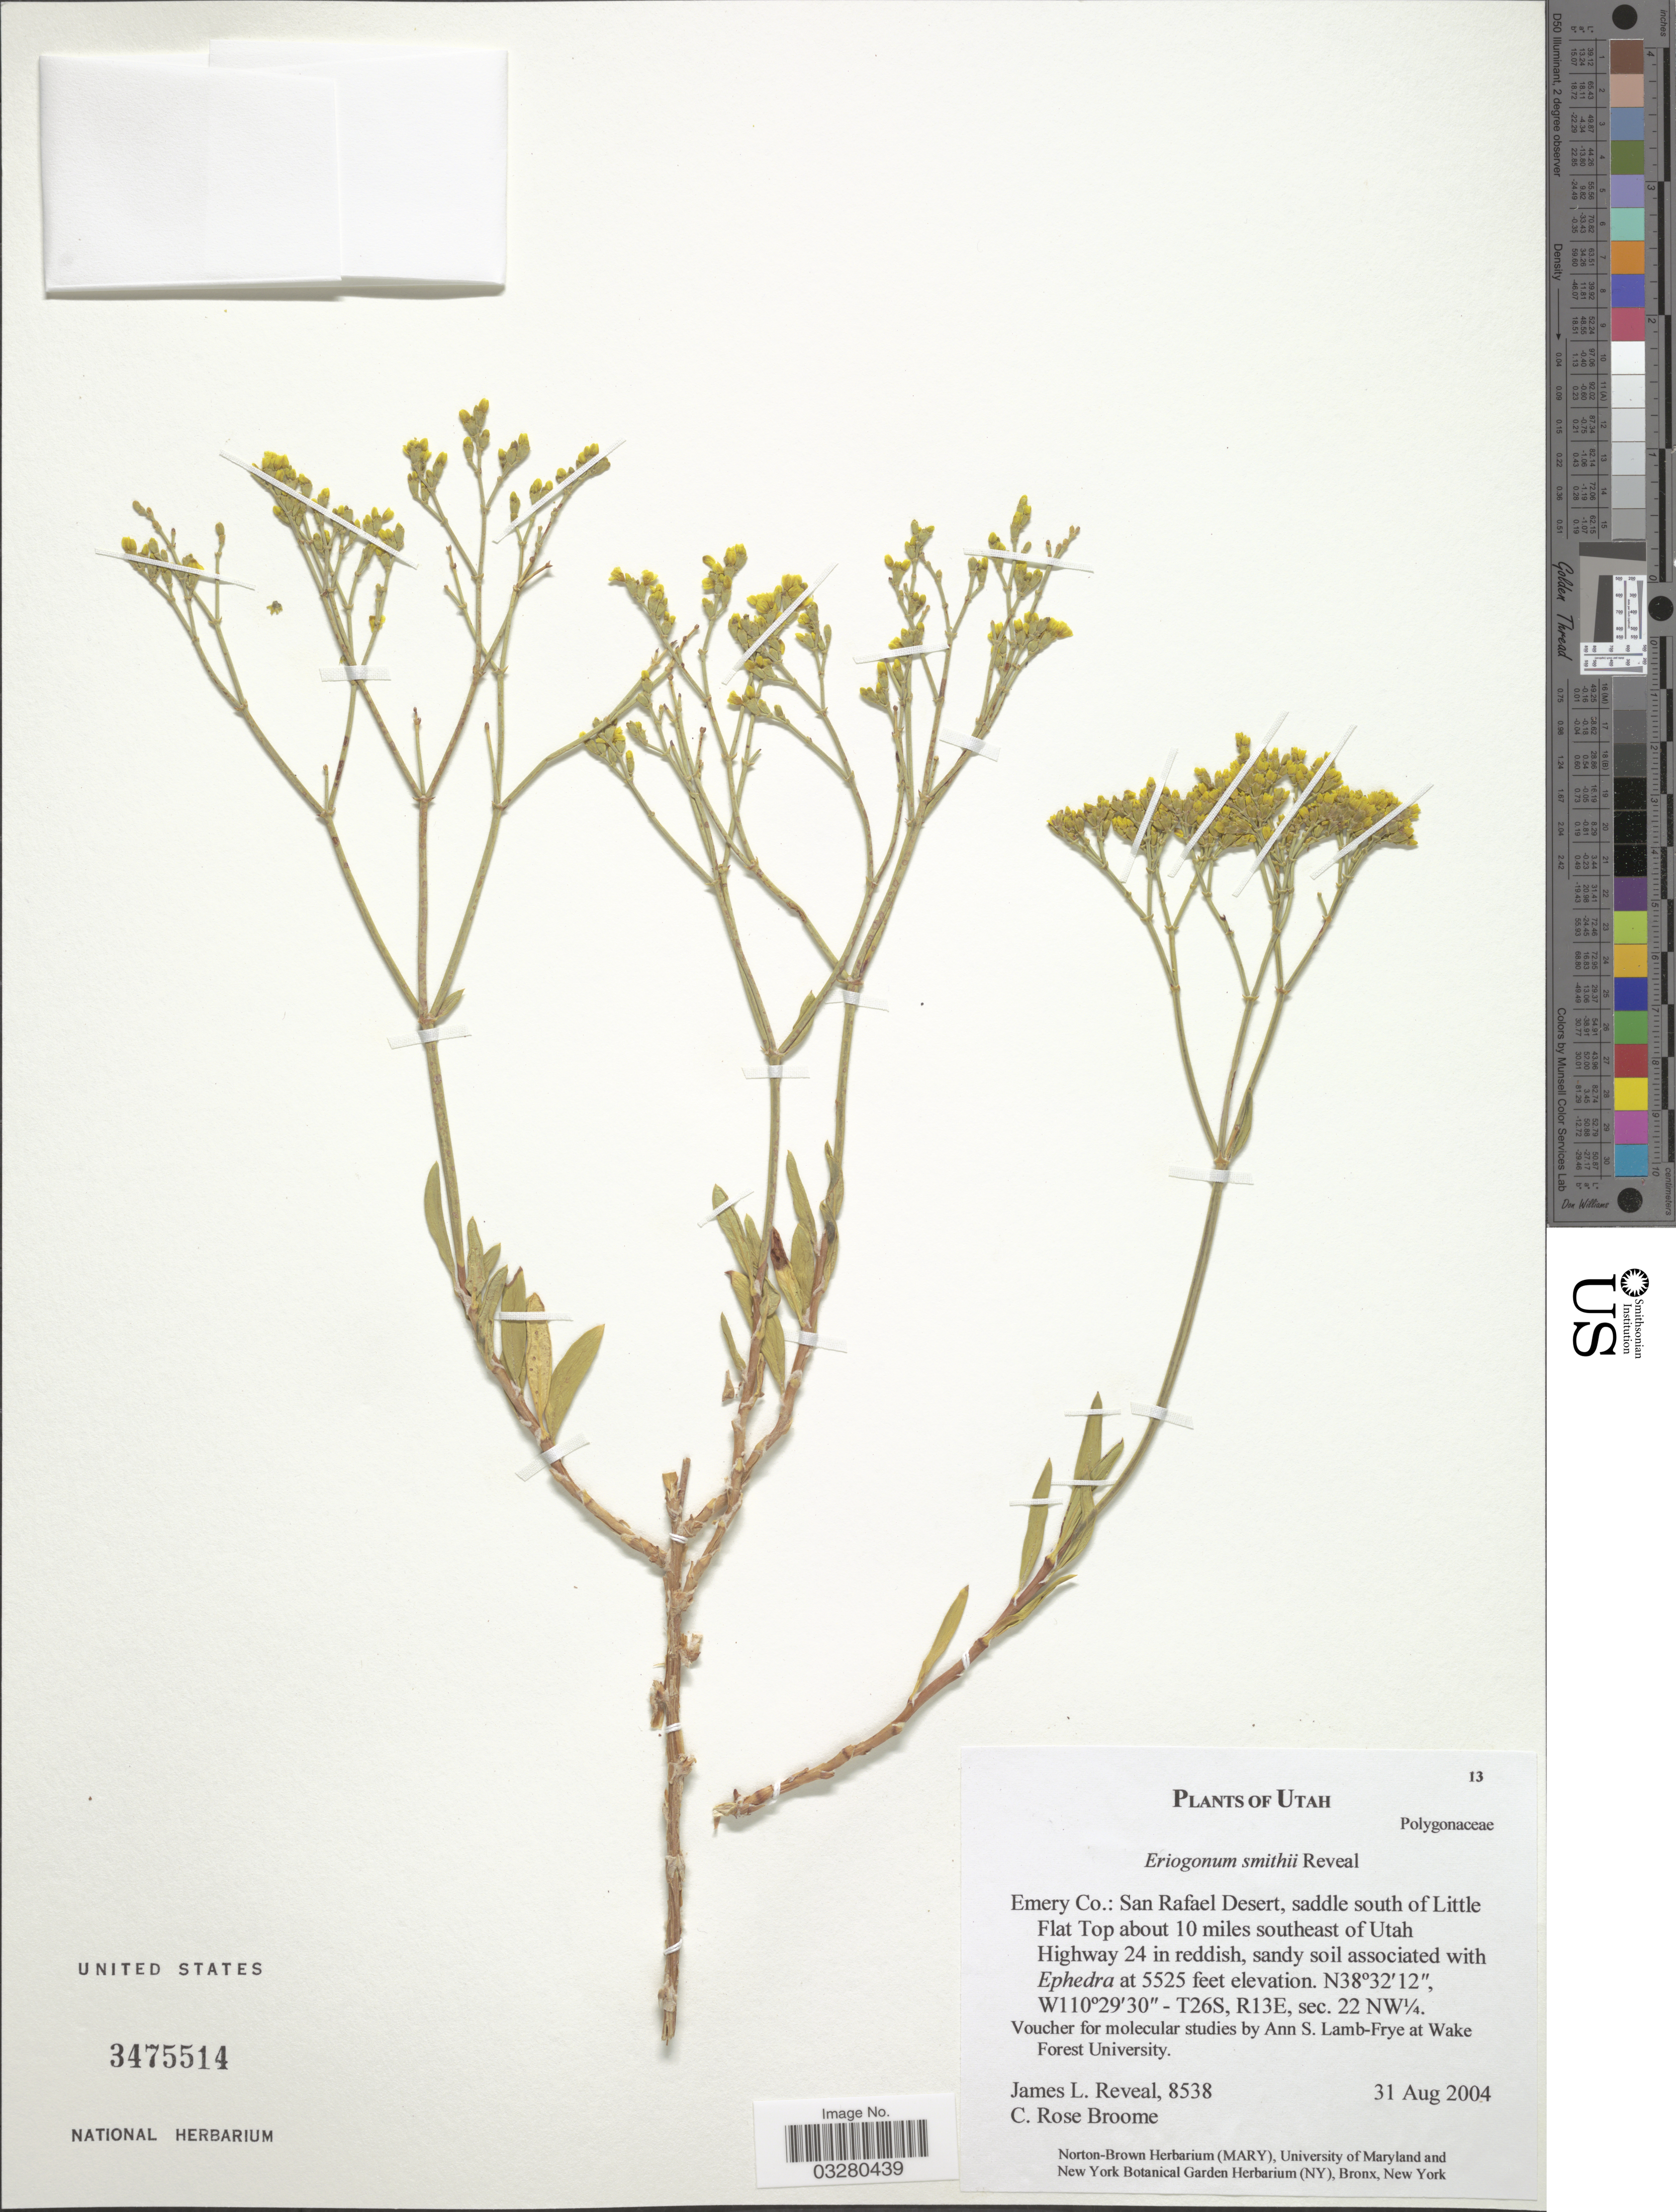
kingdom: Plantae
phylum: Tracheophyta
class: Magnoliopsida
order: Caryophyllales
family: Polygonaceae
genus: Eriogonum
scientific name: Eriogonum smithii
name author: Reveal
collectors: J. L. Reveal & C. R. Broome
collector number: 8538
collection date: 2004-08-31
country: United States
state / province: Utah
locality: Emery Co.: San Rafael Desert, saddle south of Little Flat Top about 10 miles southeast of Utah Highway 24. T26S, R13E, sec.22 NW¼.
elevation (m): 1684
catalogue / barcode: US 3475514